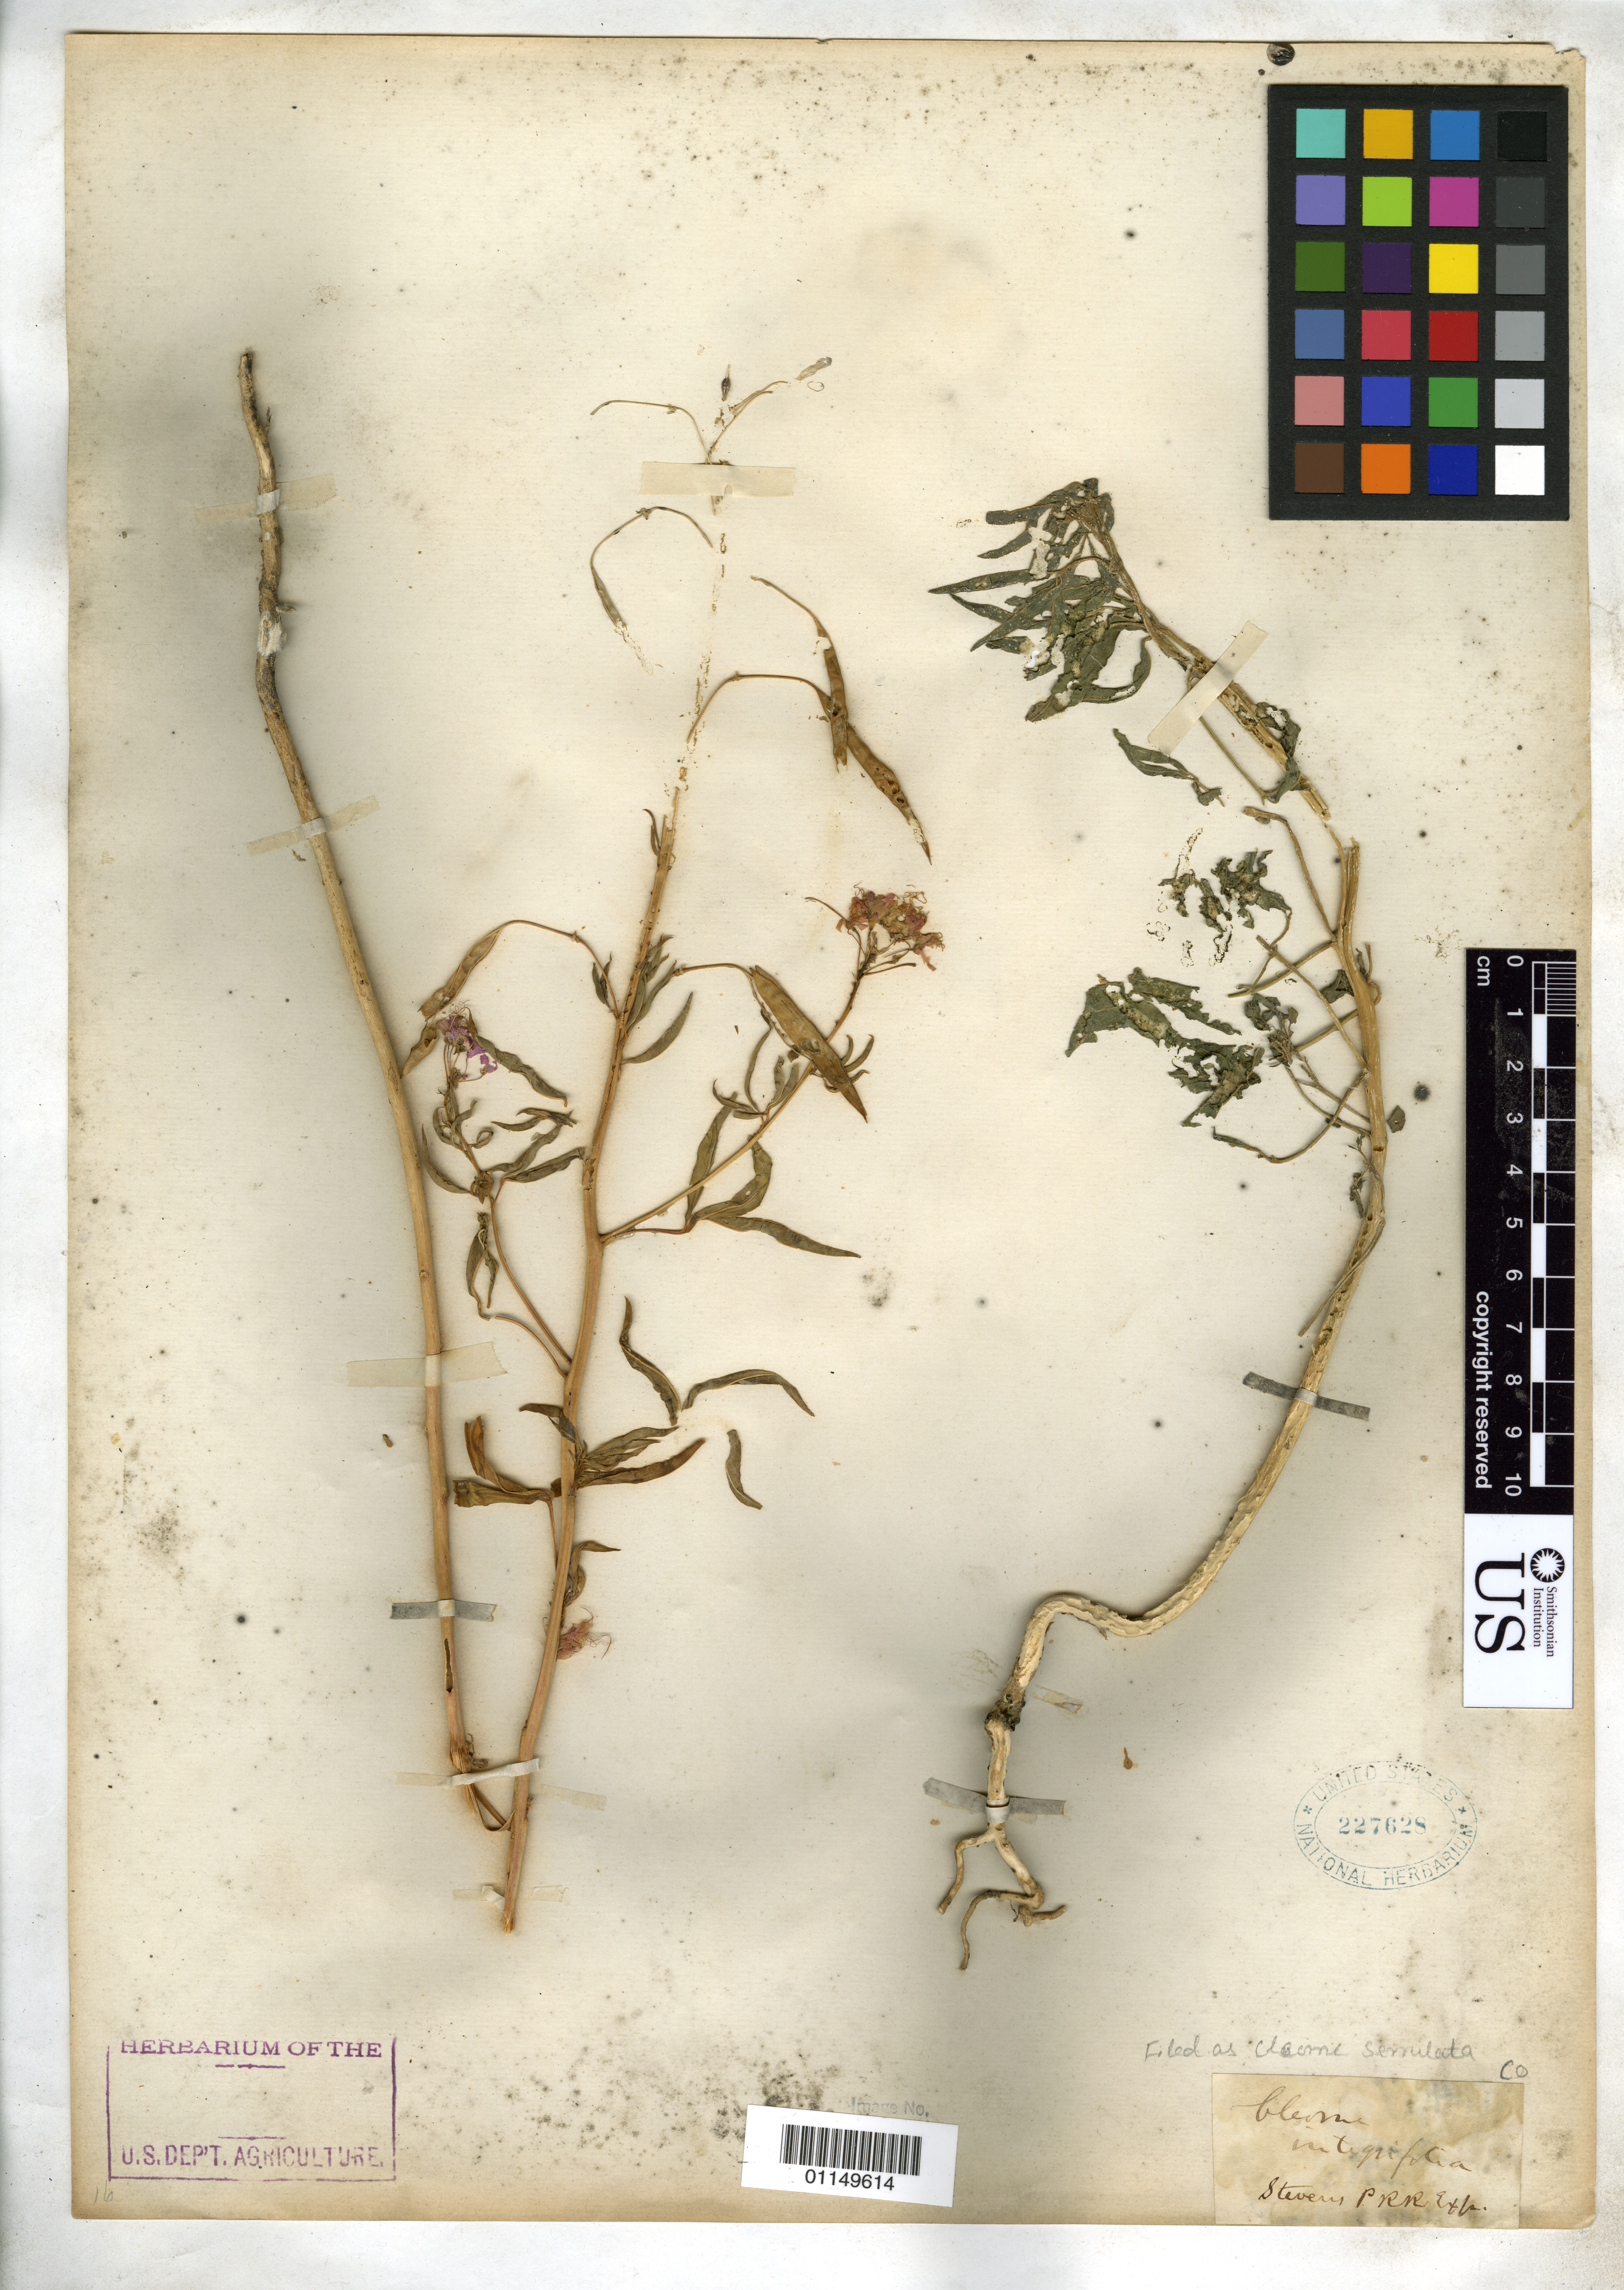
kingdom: Plantae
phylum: Tracheophyta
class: Magnoliopsida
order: Brassicales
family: Cleomaceae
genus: Cleomella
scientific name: Cleomella serrulata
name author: (Pursh) Roalson & J.C. Hall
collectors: I. I. Stevens & et al.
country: United States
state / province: Colorado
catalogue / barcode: US 227628